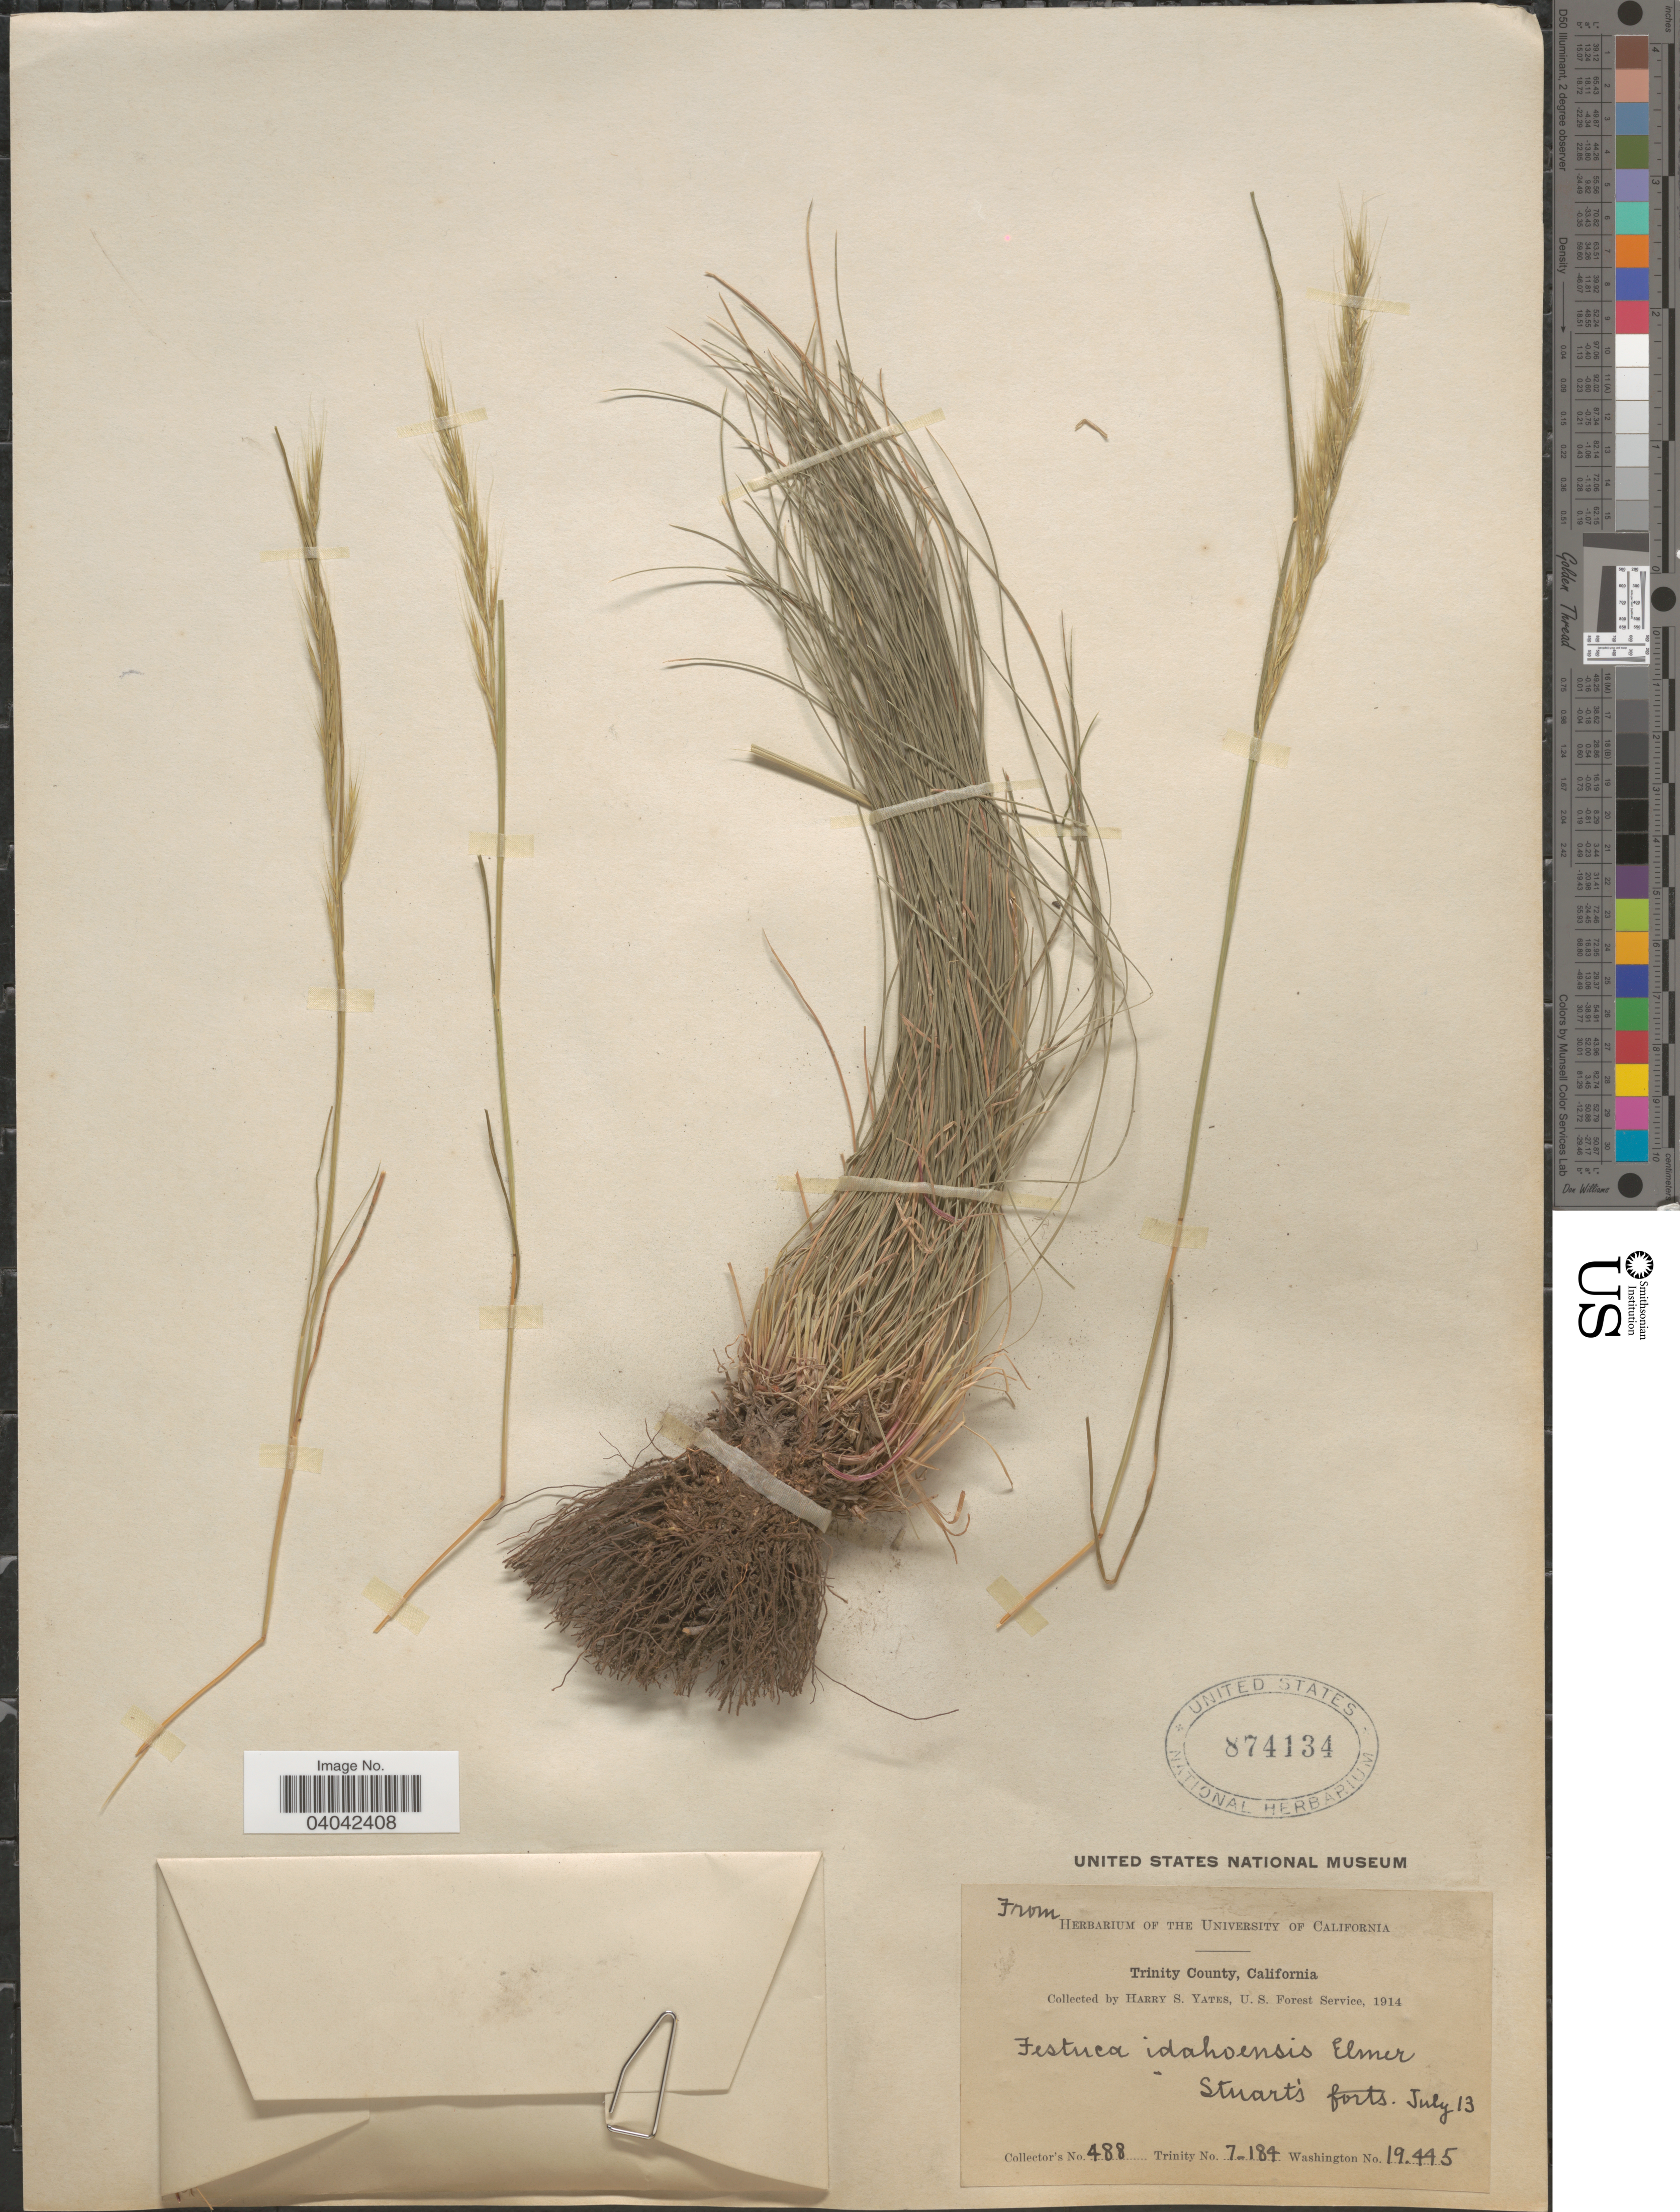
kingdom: Plantae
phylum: Tracheophyta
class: Liliopsida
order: Poales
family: Poaceae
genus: Festuca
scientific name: Festuca idahoensis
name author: Elmer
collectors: H. S. Yates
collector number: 488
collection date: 1914-07-13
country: United States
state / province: California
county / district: Trinity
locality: Trinity County. Stuart's forts. Trinity No. 7-184. Washington No. 19.445. [unsure placement]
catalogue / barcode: US 874134